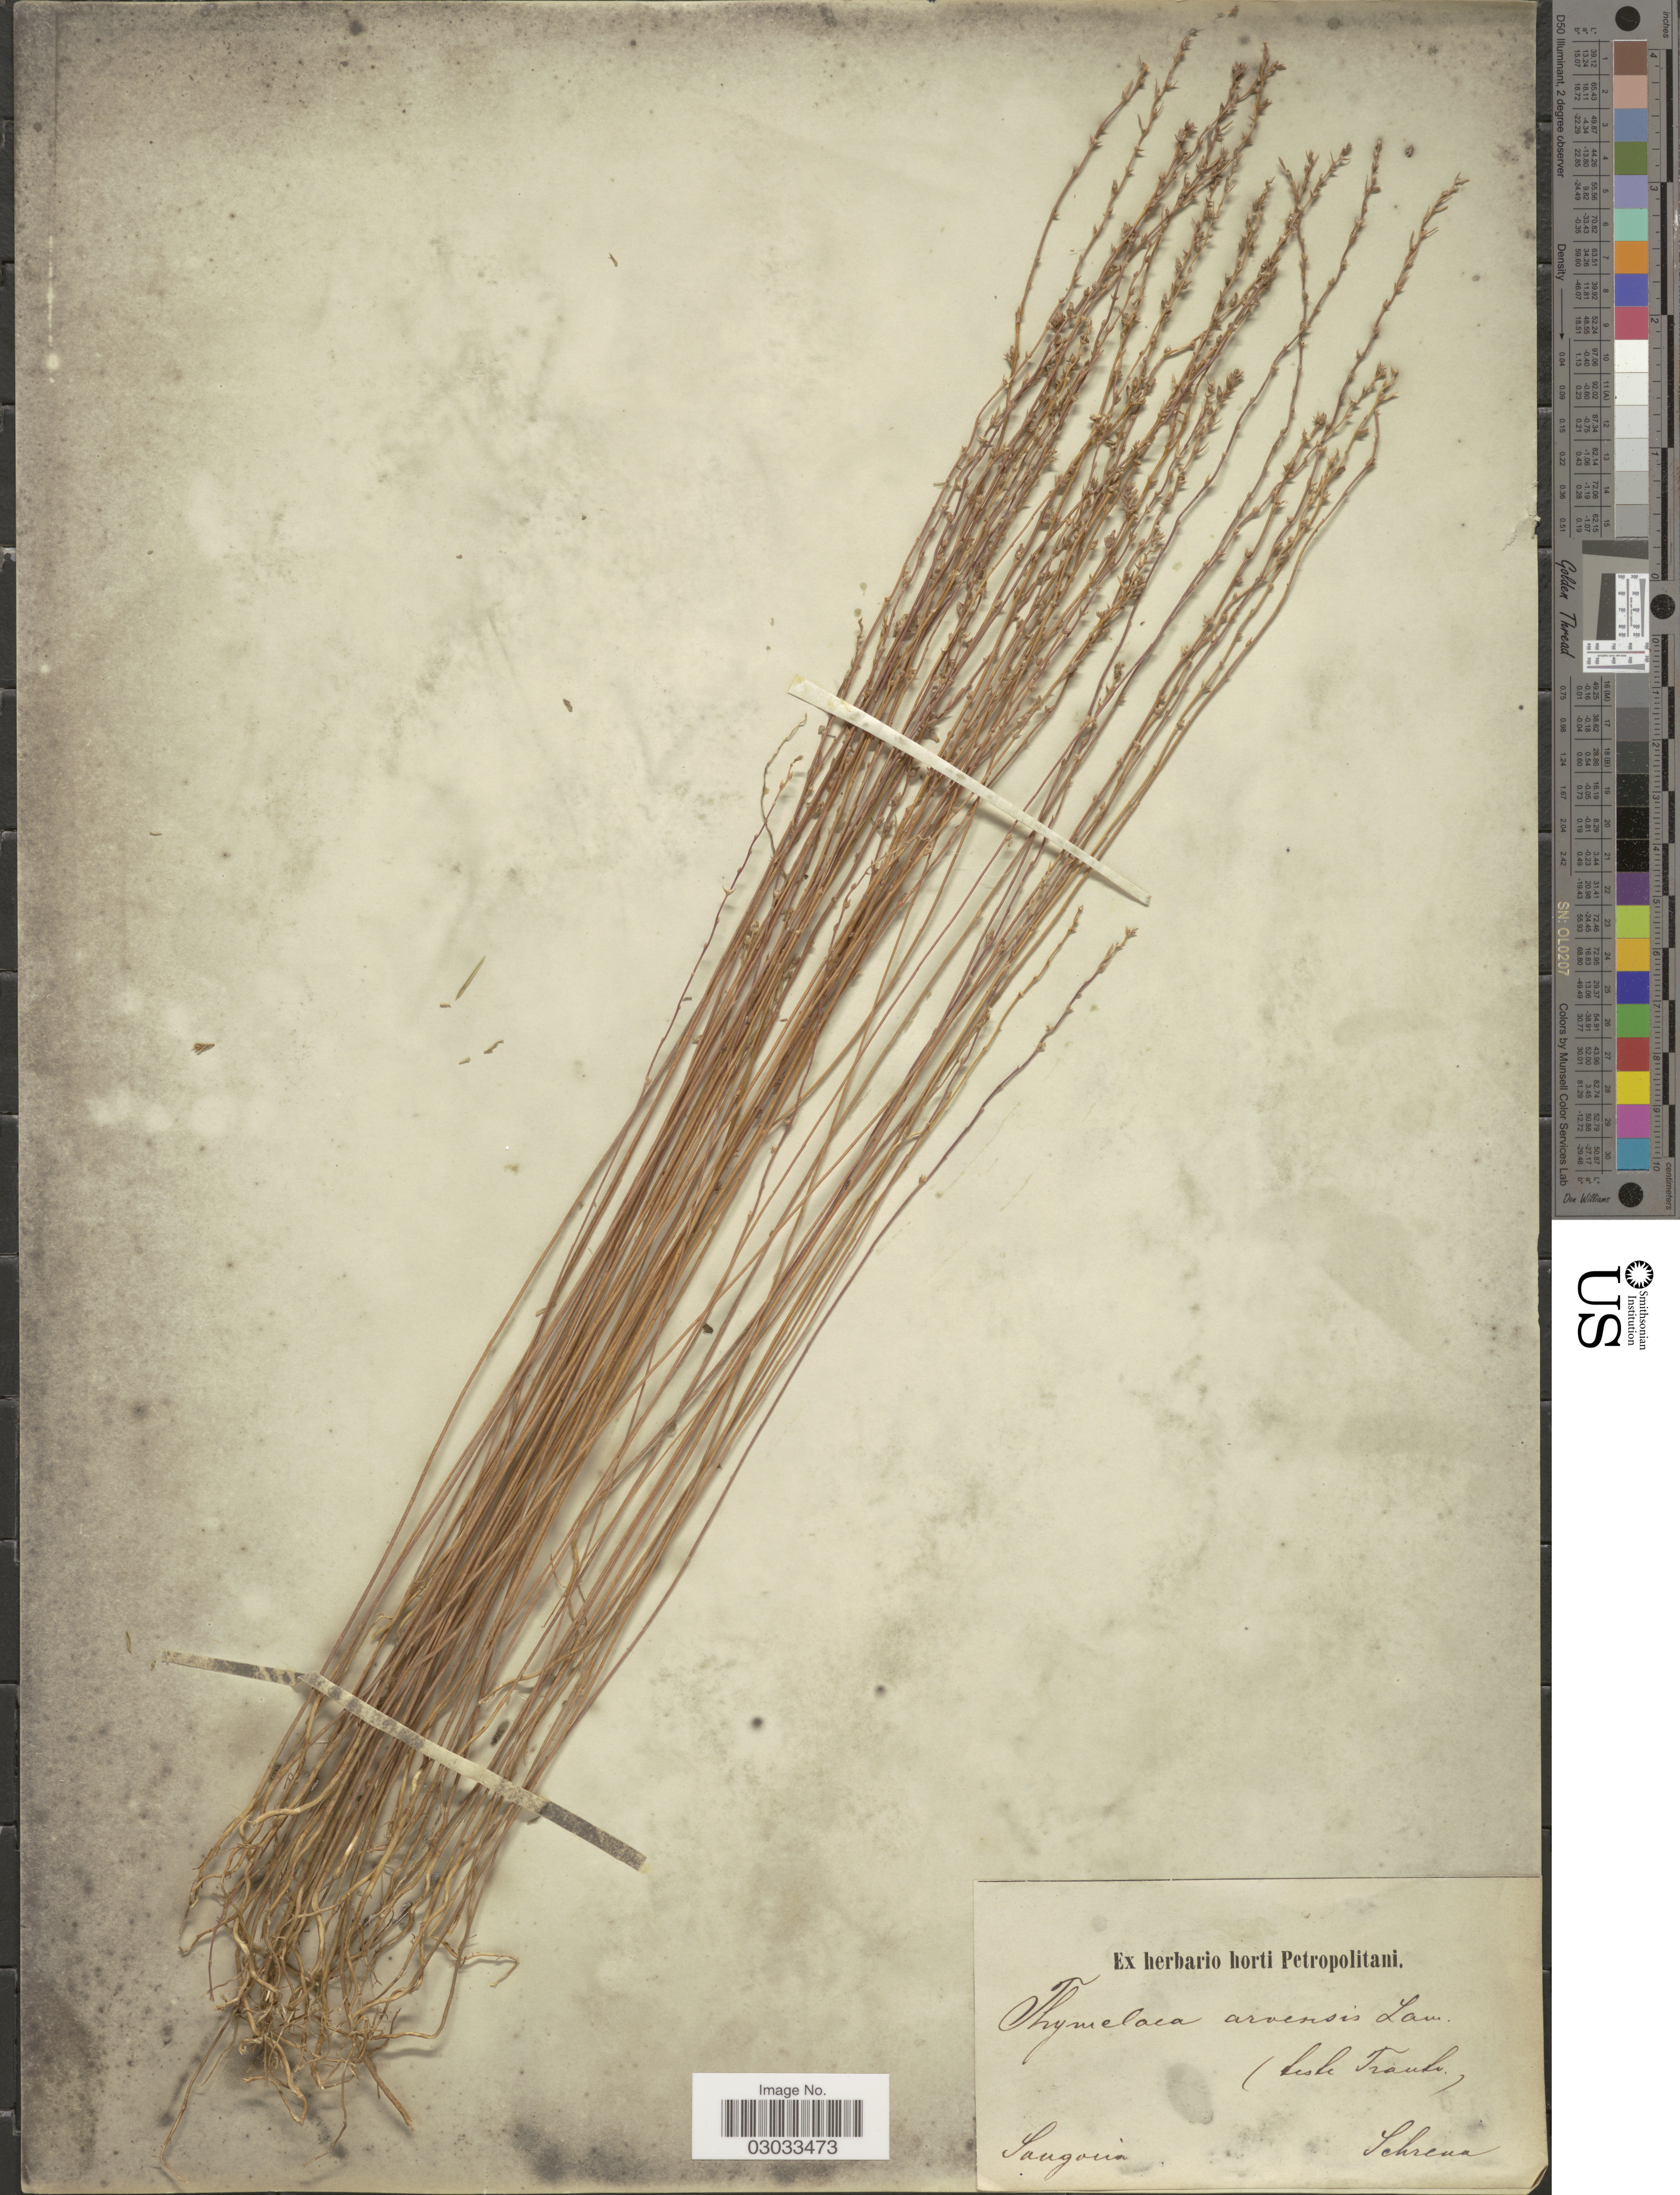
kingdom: Plantae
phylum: Tracheophyta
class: Magnoliopsida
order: Malvales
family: Thymelaeaceae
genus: Thymelaea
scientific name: Thymelaea passerina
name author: (L.) Coss. & Germ.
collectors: A.G. Schrenk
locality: Sangoria.